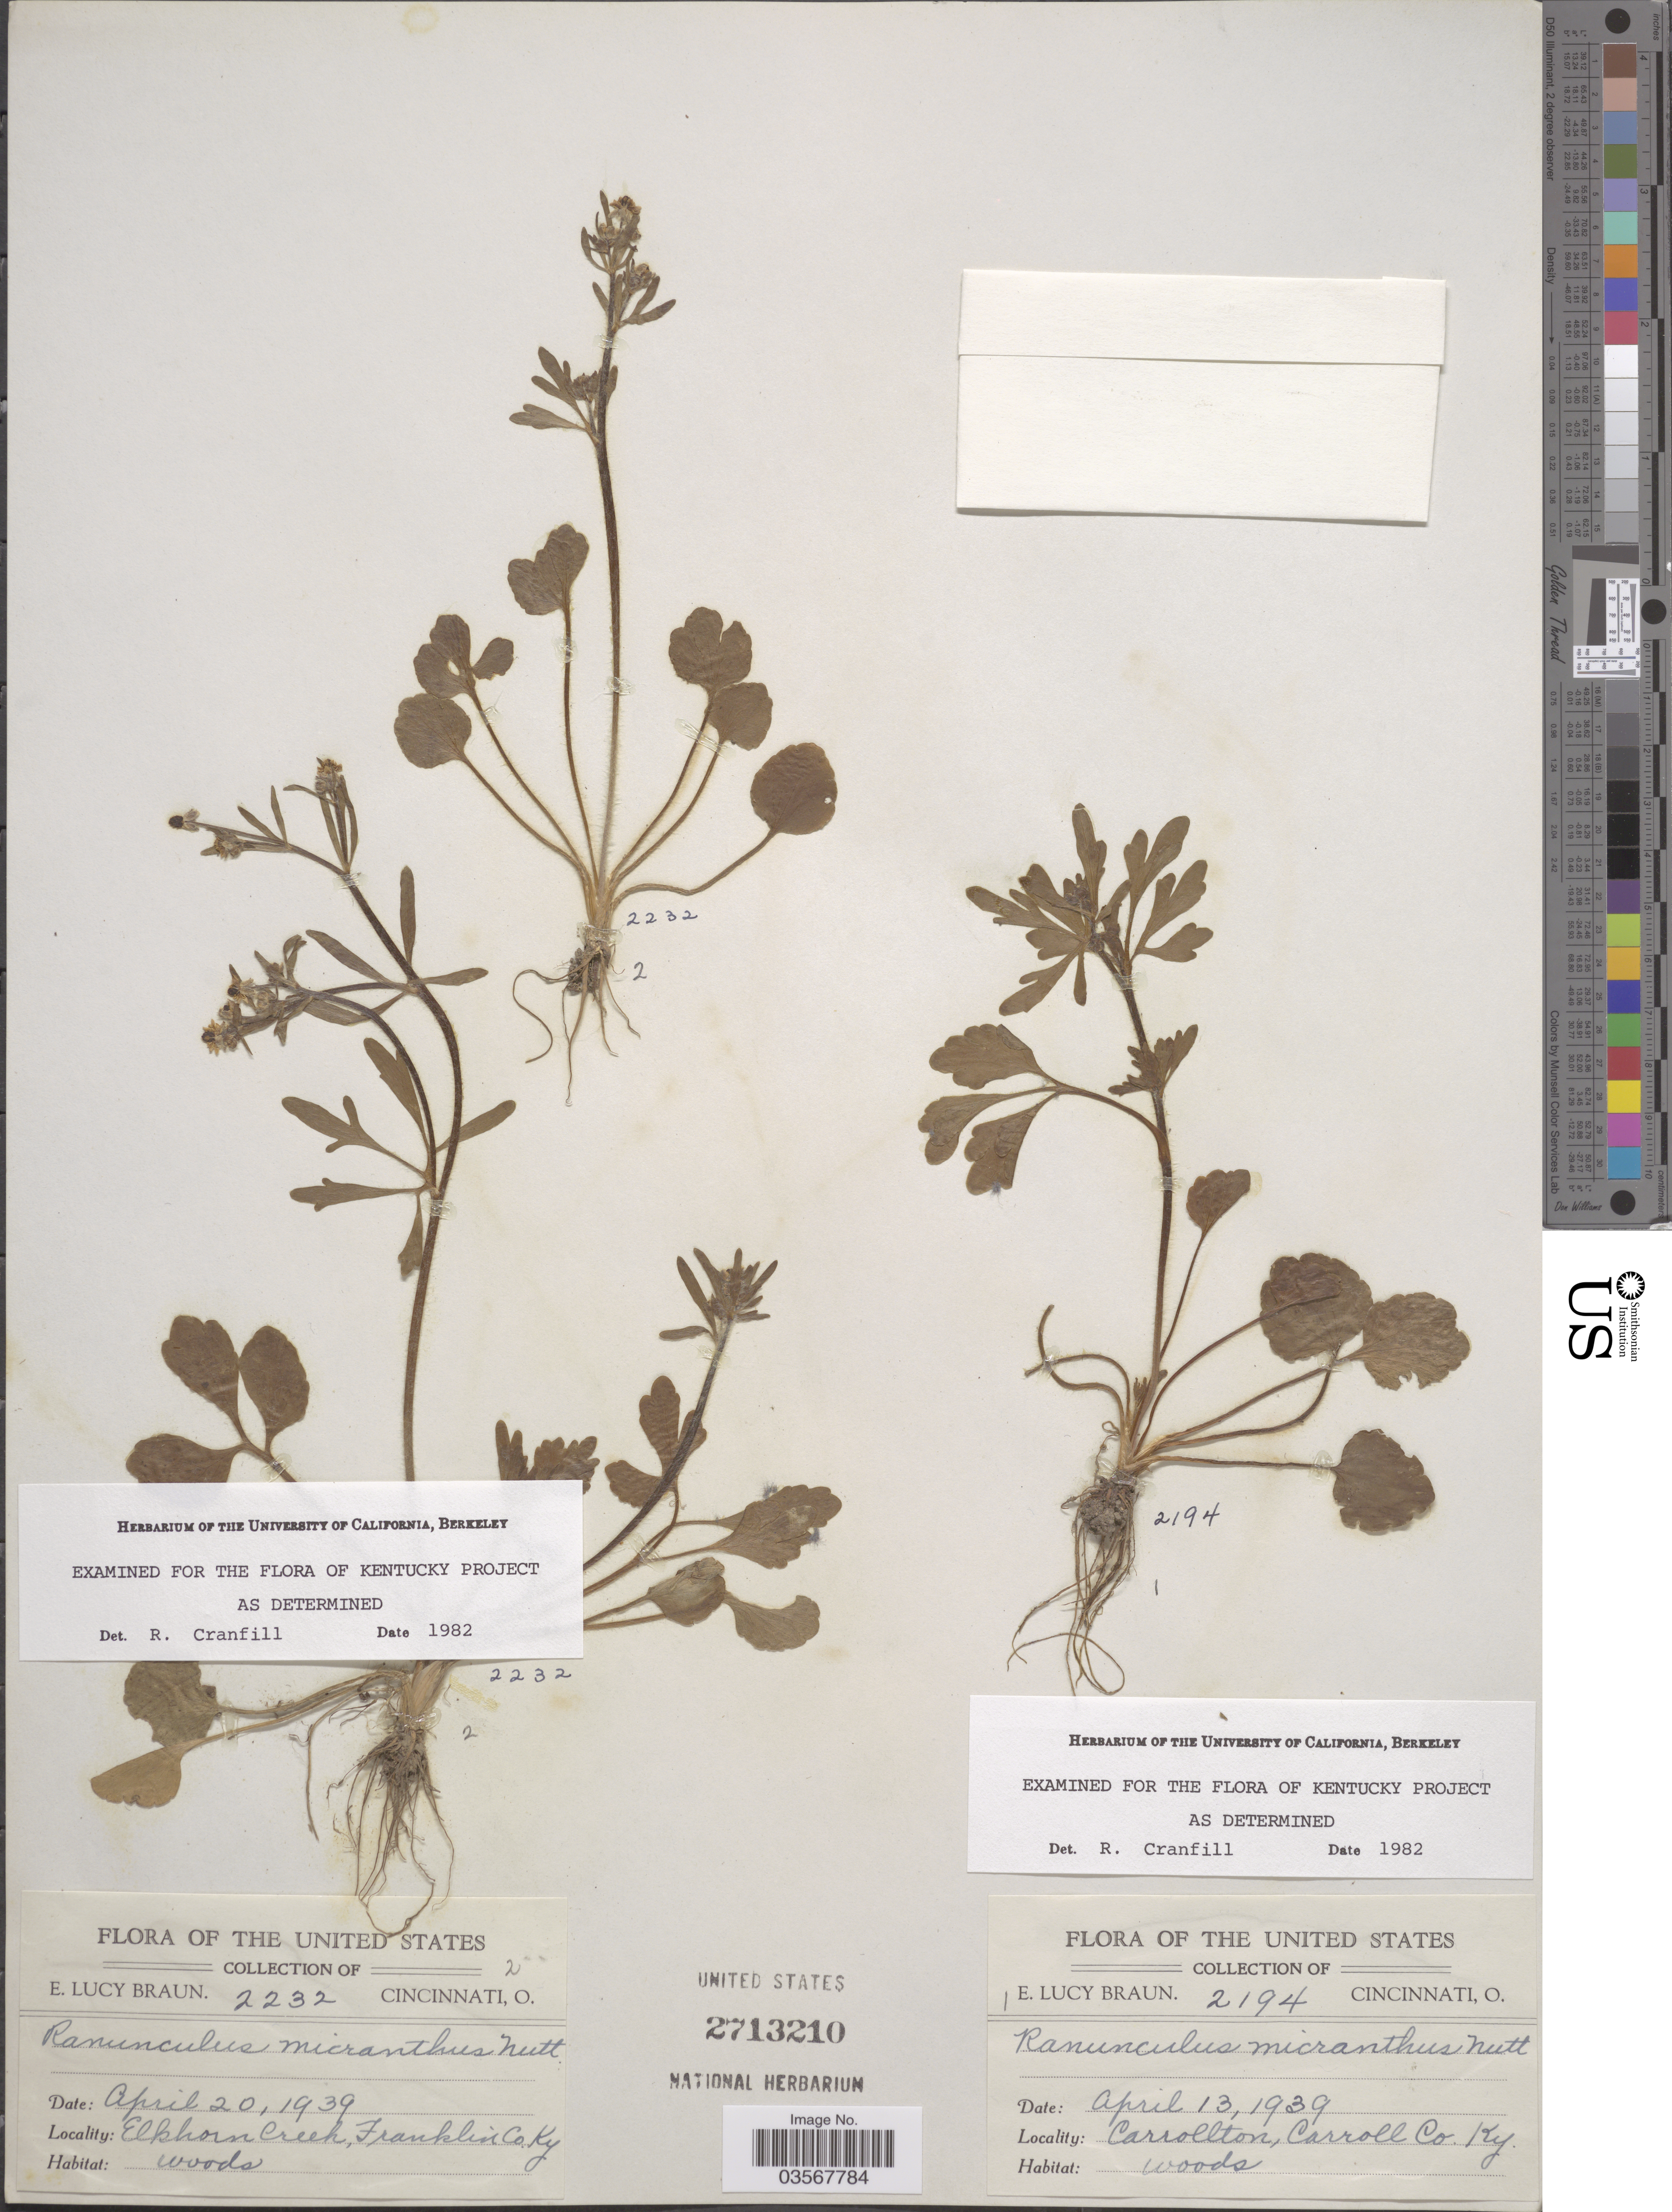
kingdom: Plantae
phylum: Tracheophyta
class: Magnoliopsida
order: Ranunculales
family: Ranunculaceae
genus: Ranunculus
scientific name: Ranunculus micranthus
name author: Nutt.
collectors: E. L. Braun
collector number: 2194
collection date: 1939-04-13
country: United States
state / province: Kentucky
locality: Carrollton, Carroll Co.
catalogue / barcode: US 2713210-2